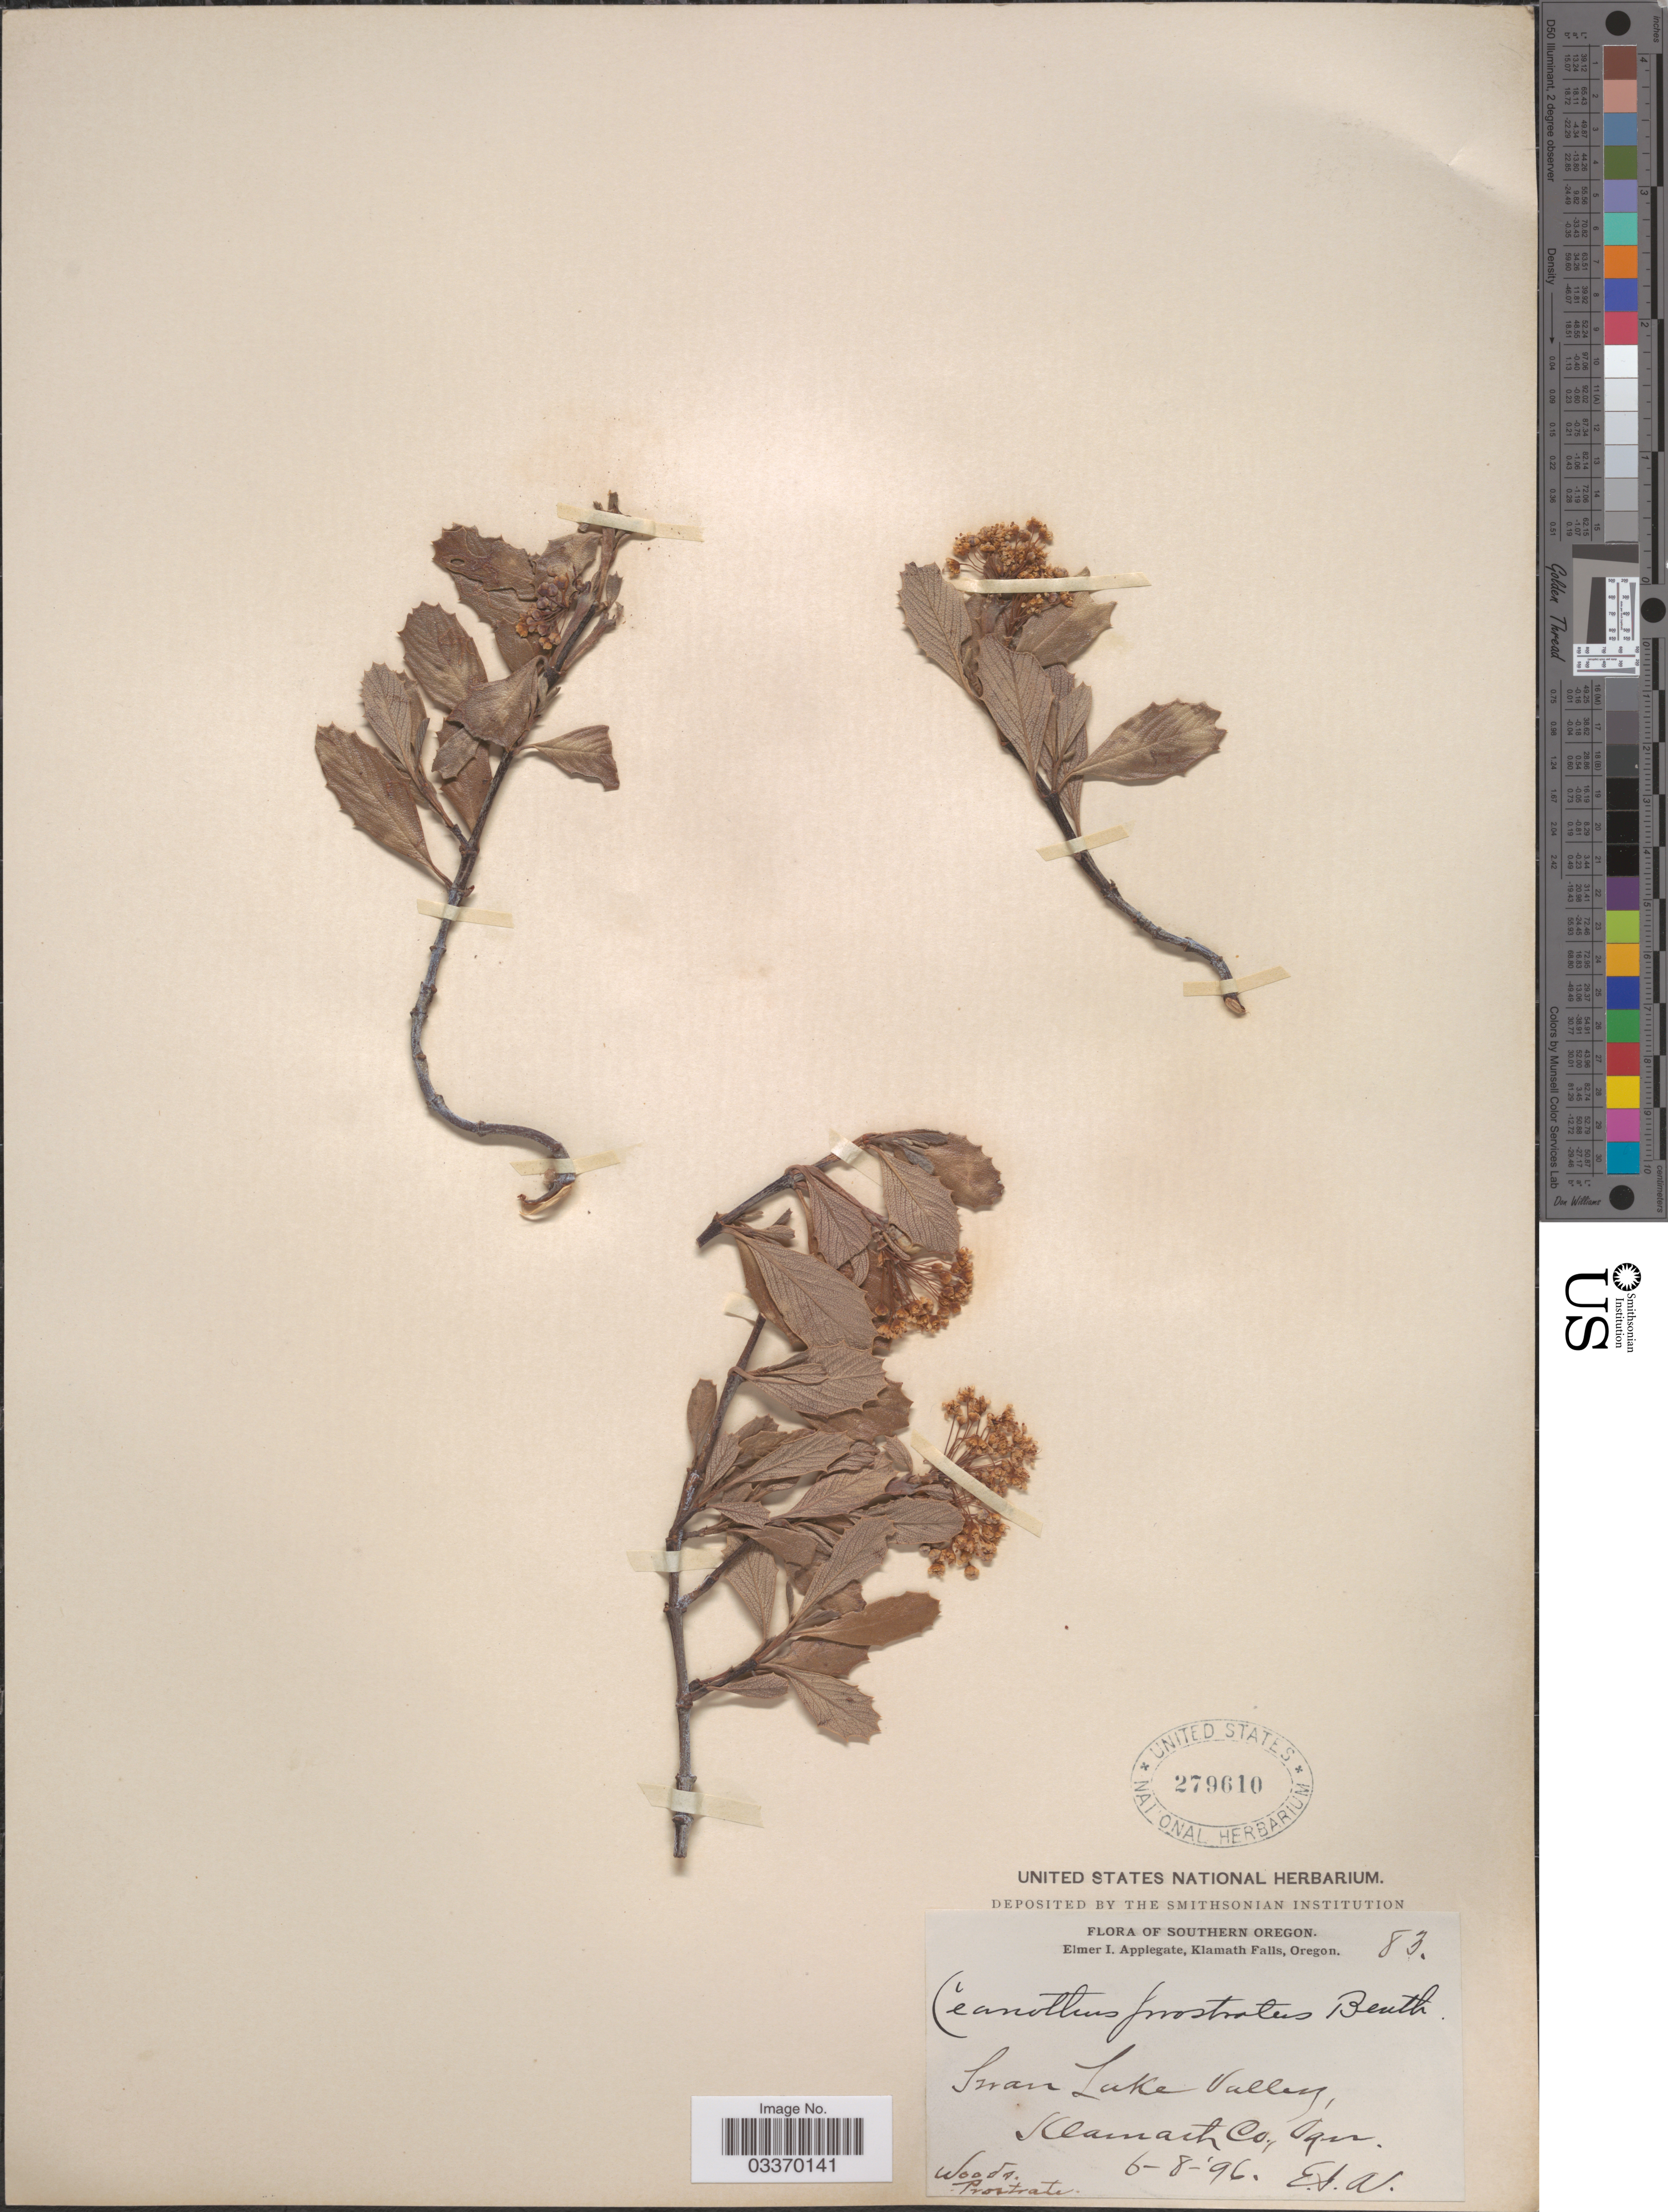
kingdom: Plantae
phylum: Tracheophyta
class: Magnoliopsida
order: Rosales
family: Rhamnaceae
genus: Ceanothus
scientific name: Ceanothus prostratus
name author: Benth.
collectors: E. I. Applegate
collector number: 83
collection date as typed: Transcribed d/m/y: 8/6/96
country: United States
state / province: Oregon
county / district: Klamath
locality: Southern Oregon, Klamath Falls, Swan Lake Valley, Klamath Co.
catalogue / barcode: US 279610